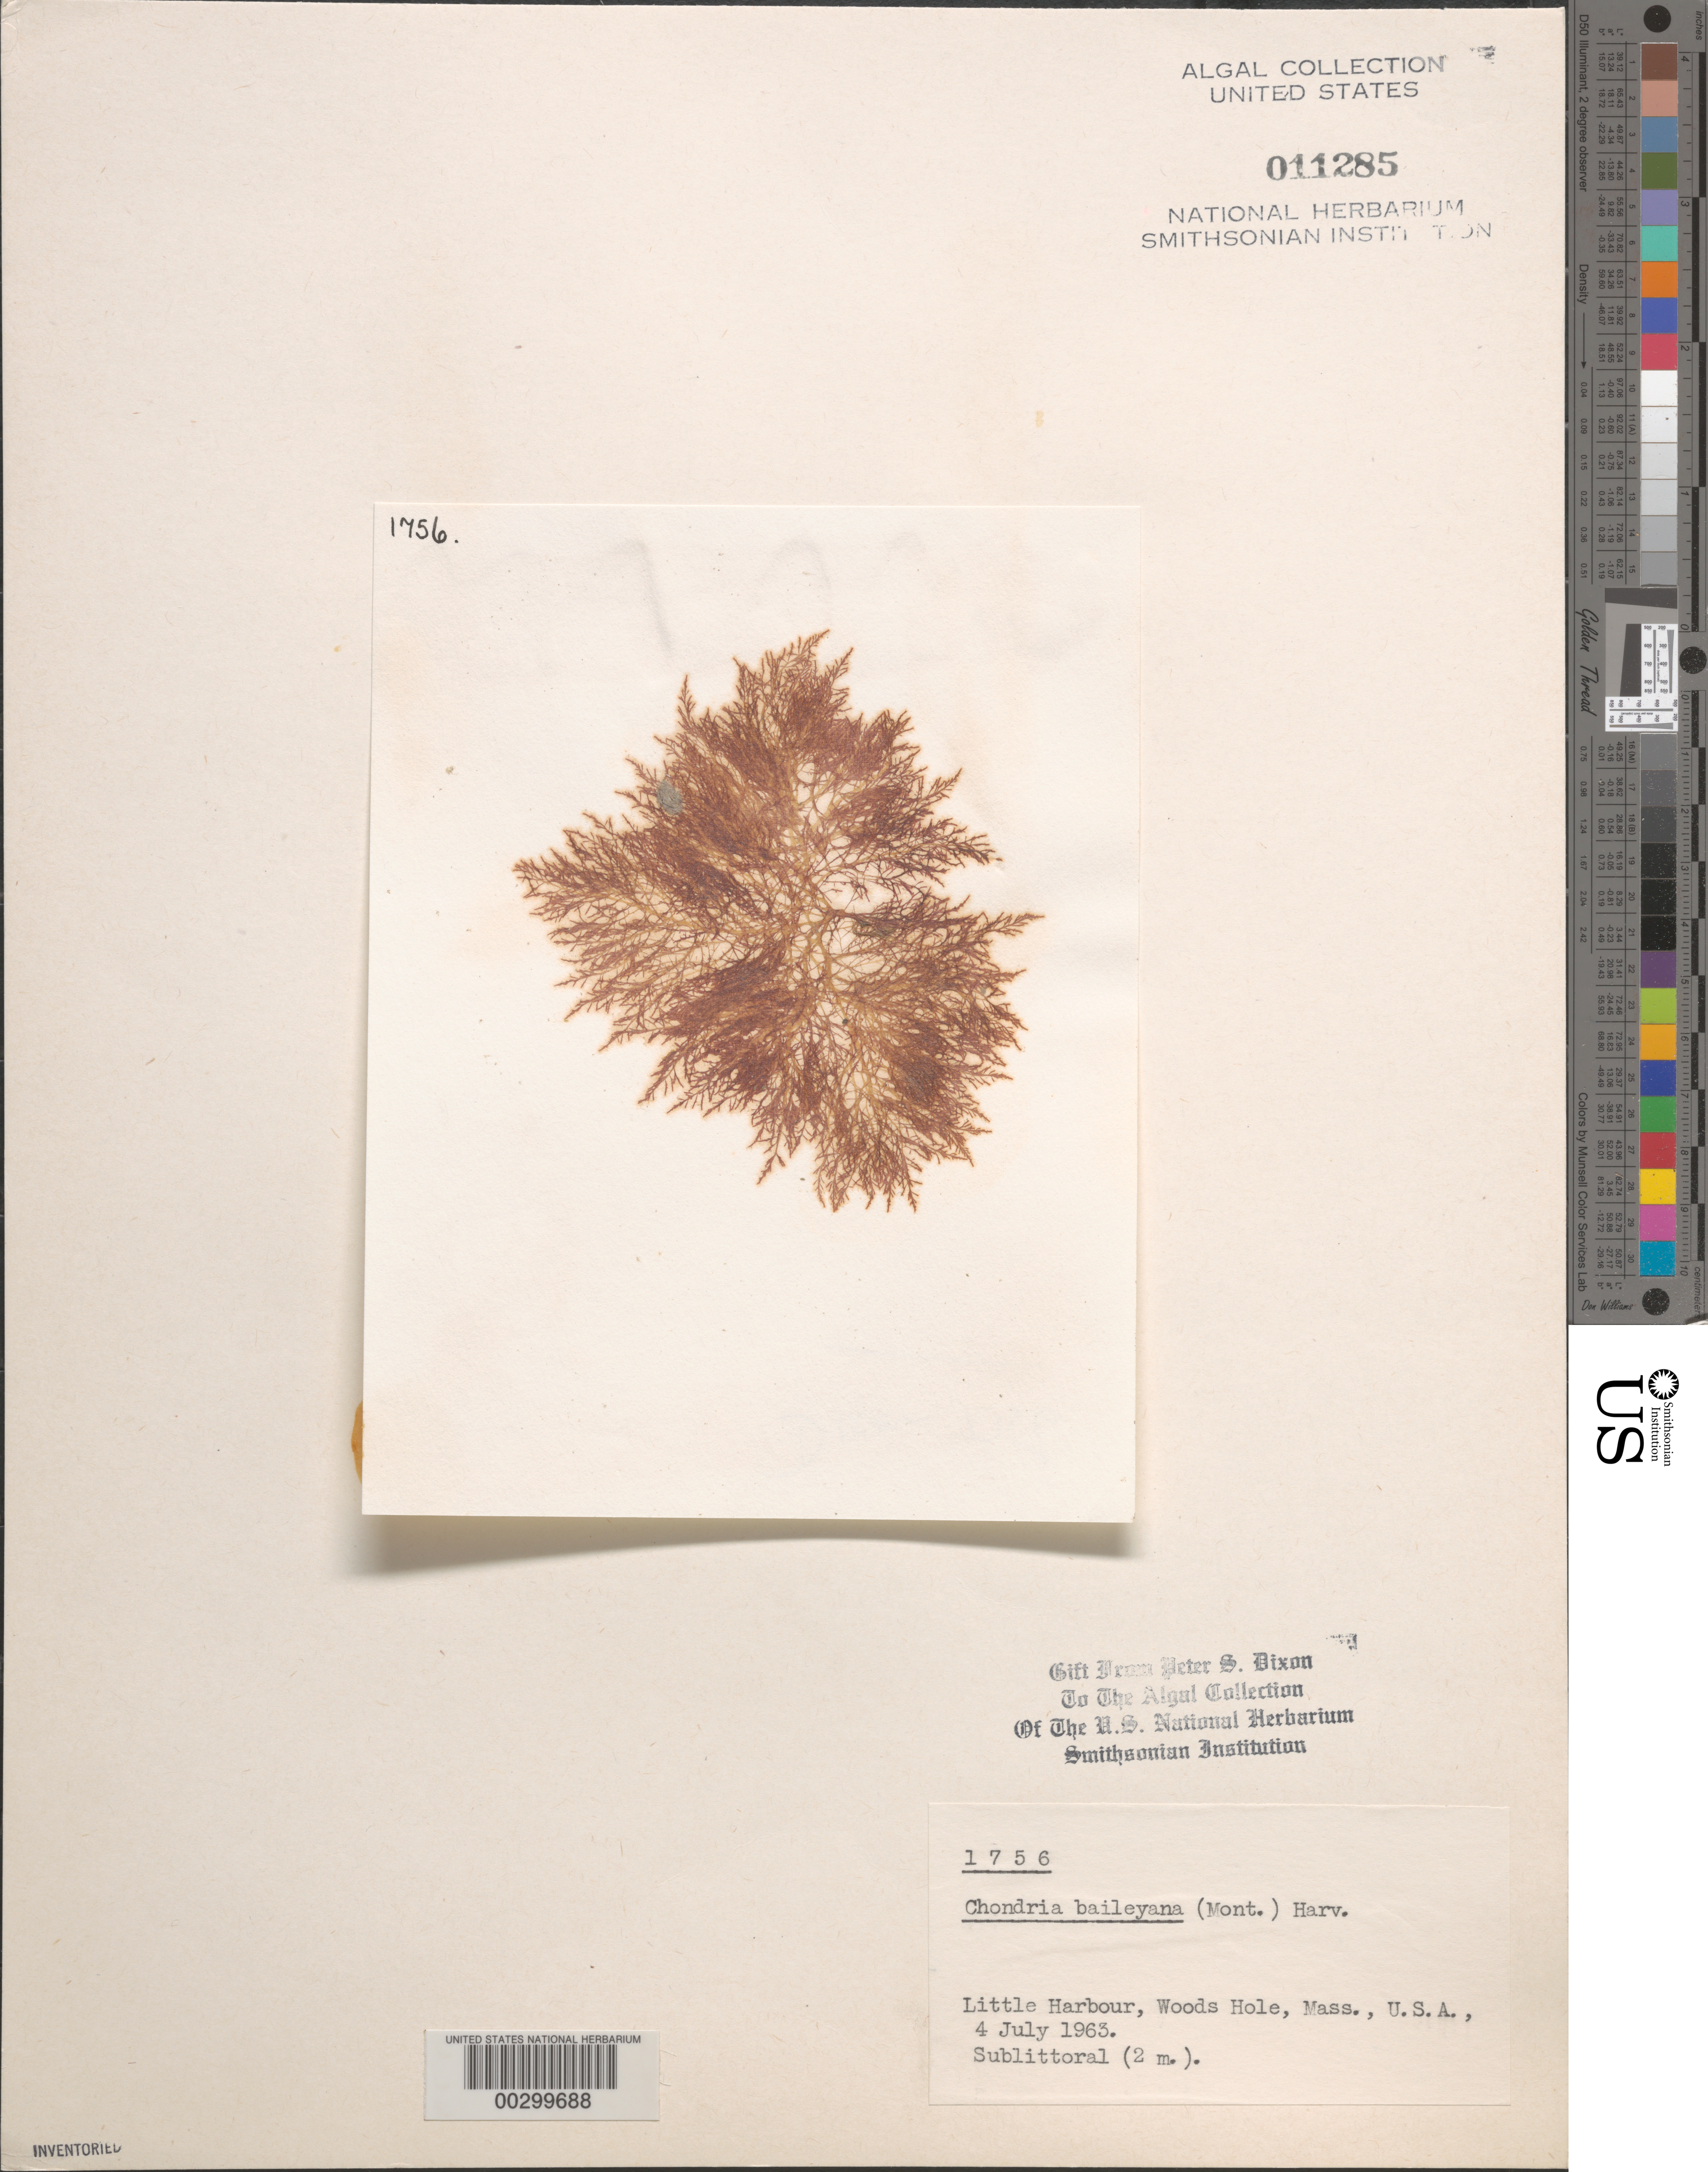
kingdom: Plantae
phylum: Rhodophyta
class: Florideophyceae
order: Ceramiales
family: Rhodomelaceae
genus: Chondria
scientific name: Chondria baileyana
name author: (Mont.) Harv.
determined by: Dixon, P. S.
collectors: P. S. Dixon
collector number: PSD 1756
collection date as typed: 04 Jul 1963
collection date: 1963-07-04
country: United States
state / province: Massachusetts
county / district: Barnstable County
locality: Woods Hole, Little Harbor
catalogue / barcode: US 11285